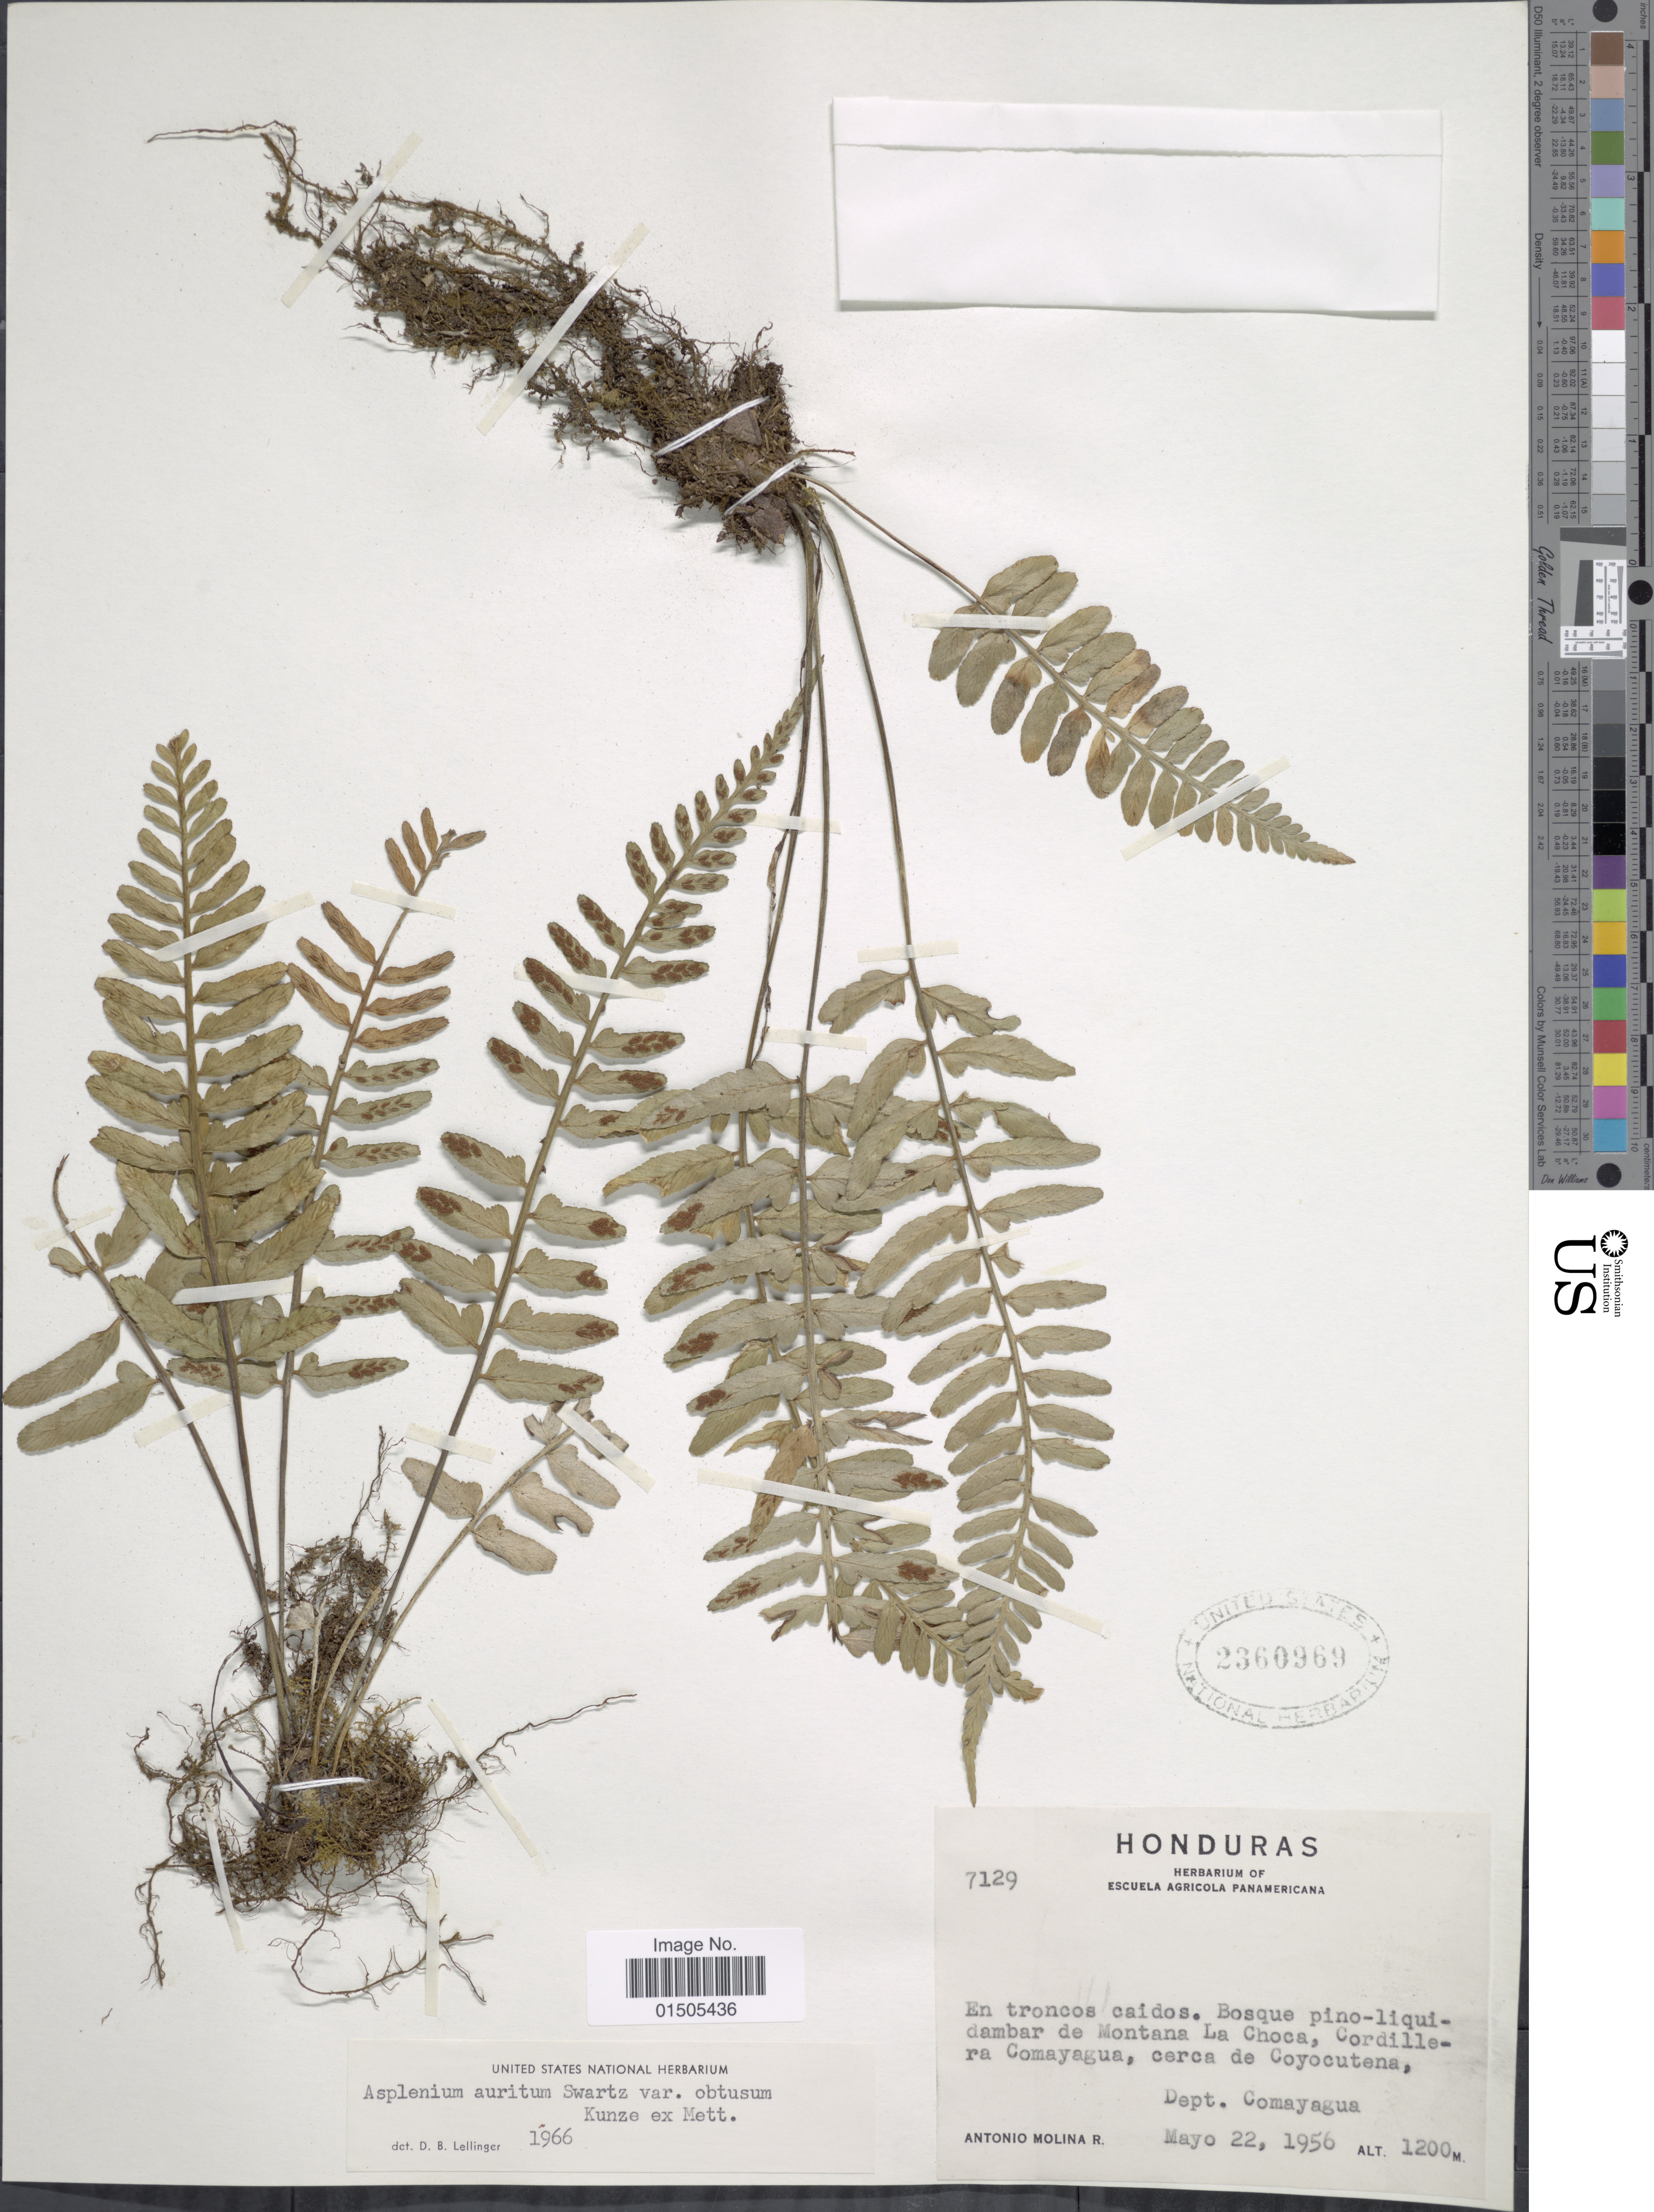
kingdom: Plantae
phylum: Tracheophyta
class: Polypodiopsida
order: Polypodiales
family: Aspleniaceae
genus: Asplenium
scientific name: Asplenium auritum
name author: Sw.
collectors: A. Molina R.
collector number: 7129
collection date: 1956-05-22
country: Honduras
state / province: Comayagua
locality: Bosque pino-liquidambar de Montana La Choca, Cordillera Comayagua, cerca de Coyocutena.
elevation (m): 1200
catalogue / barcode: US 2360969